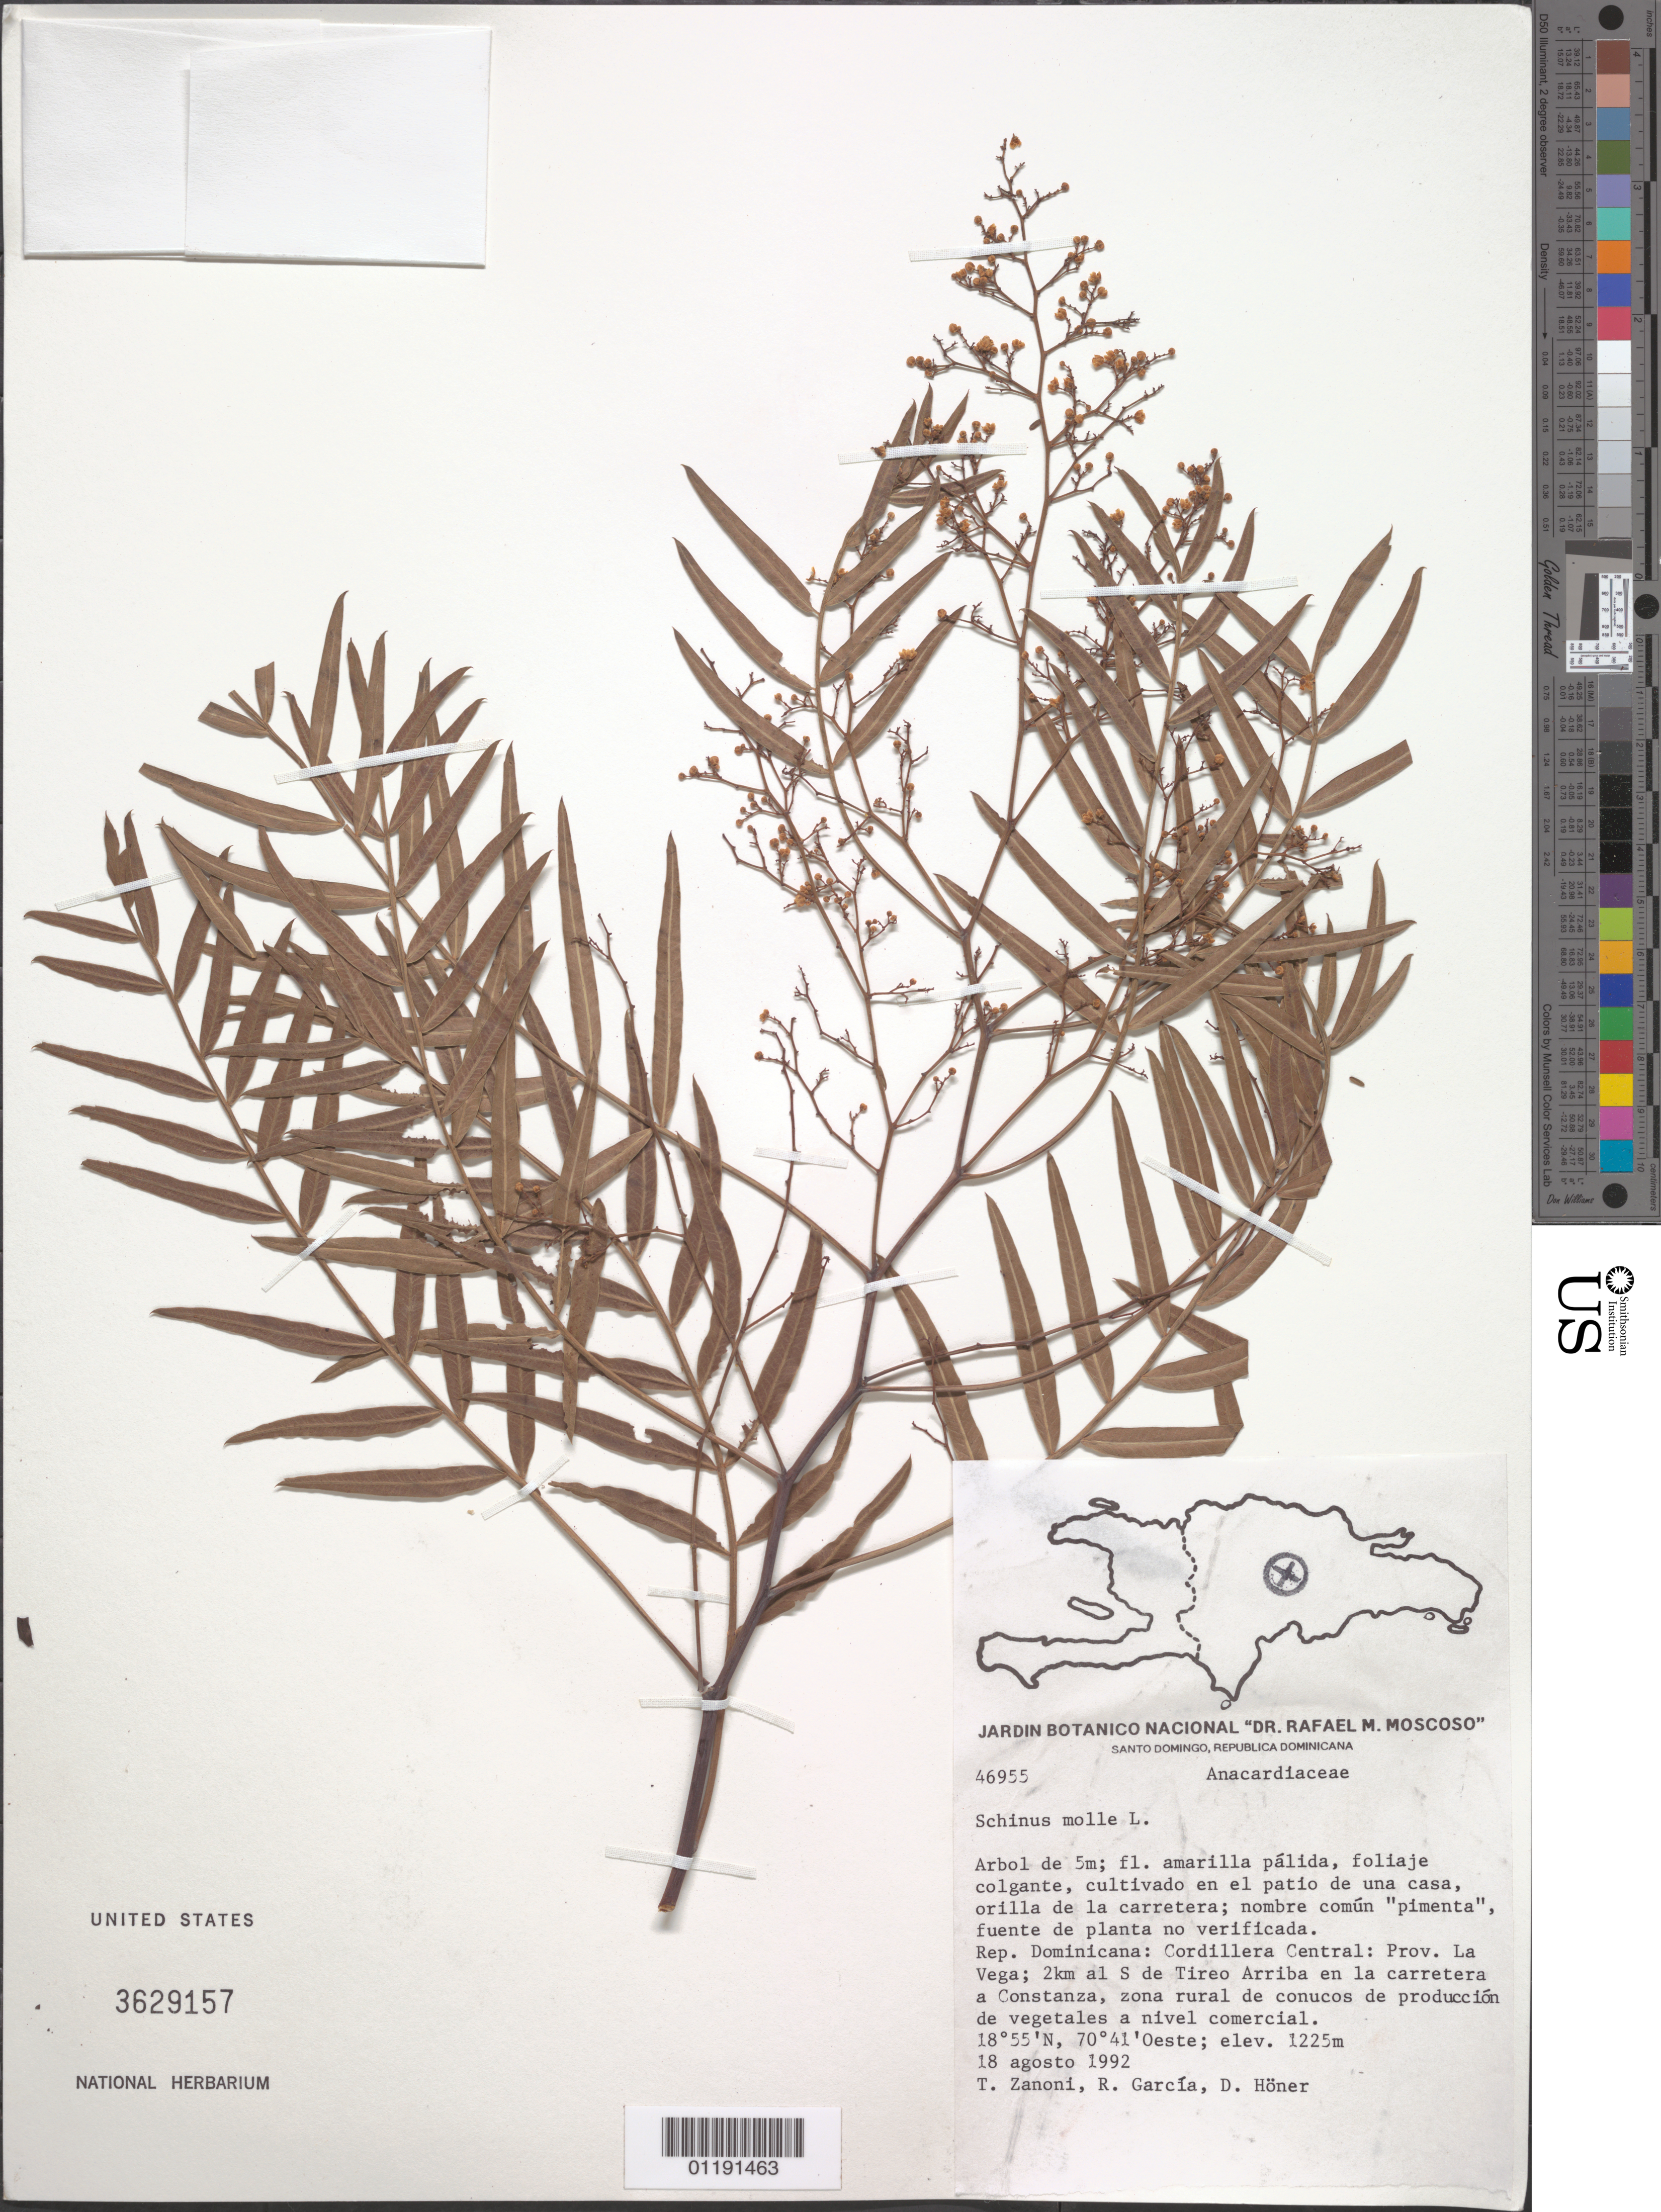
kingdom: Plantae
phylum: Tracheophyta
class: Magnoliopsida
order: Sapindales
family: Anacardiaceae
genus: Schinus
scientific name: Schinus areira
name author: L.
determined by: Mitchell, J. D.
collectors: T. A. Zanoni, R. G. García & D. Höner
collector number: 46955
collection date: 1992-08-18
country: Dominican Republic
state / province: La Vega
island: Hispaniola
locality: Cordillera Central: 2 km. S of Tireo Arriba from the road to Constanza, rural area.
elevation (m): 1225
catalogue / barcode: US 3629157